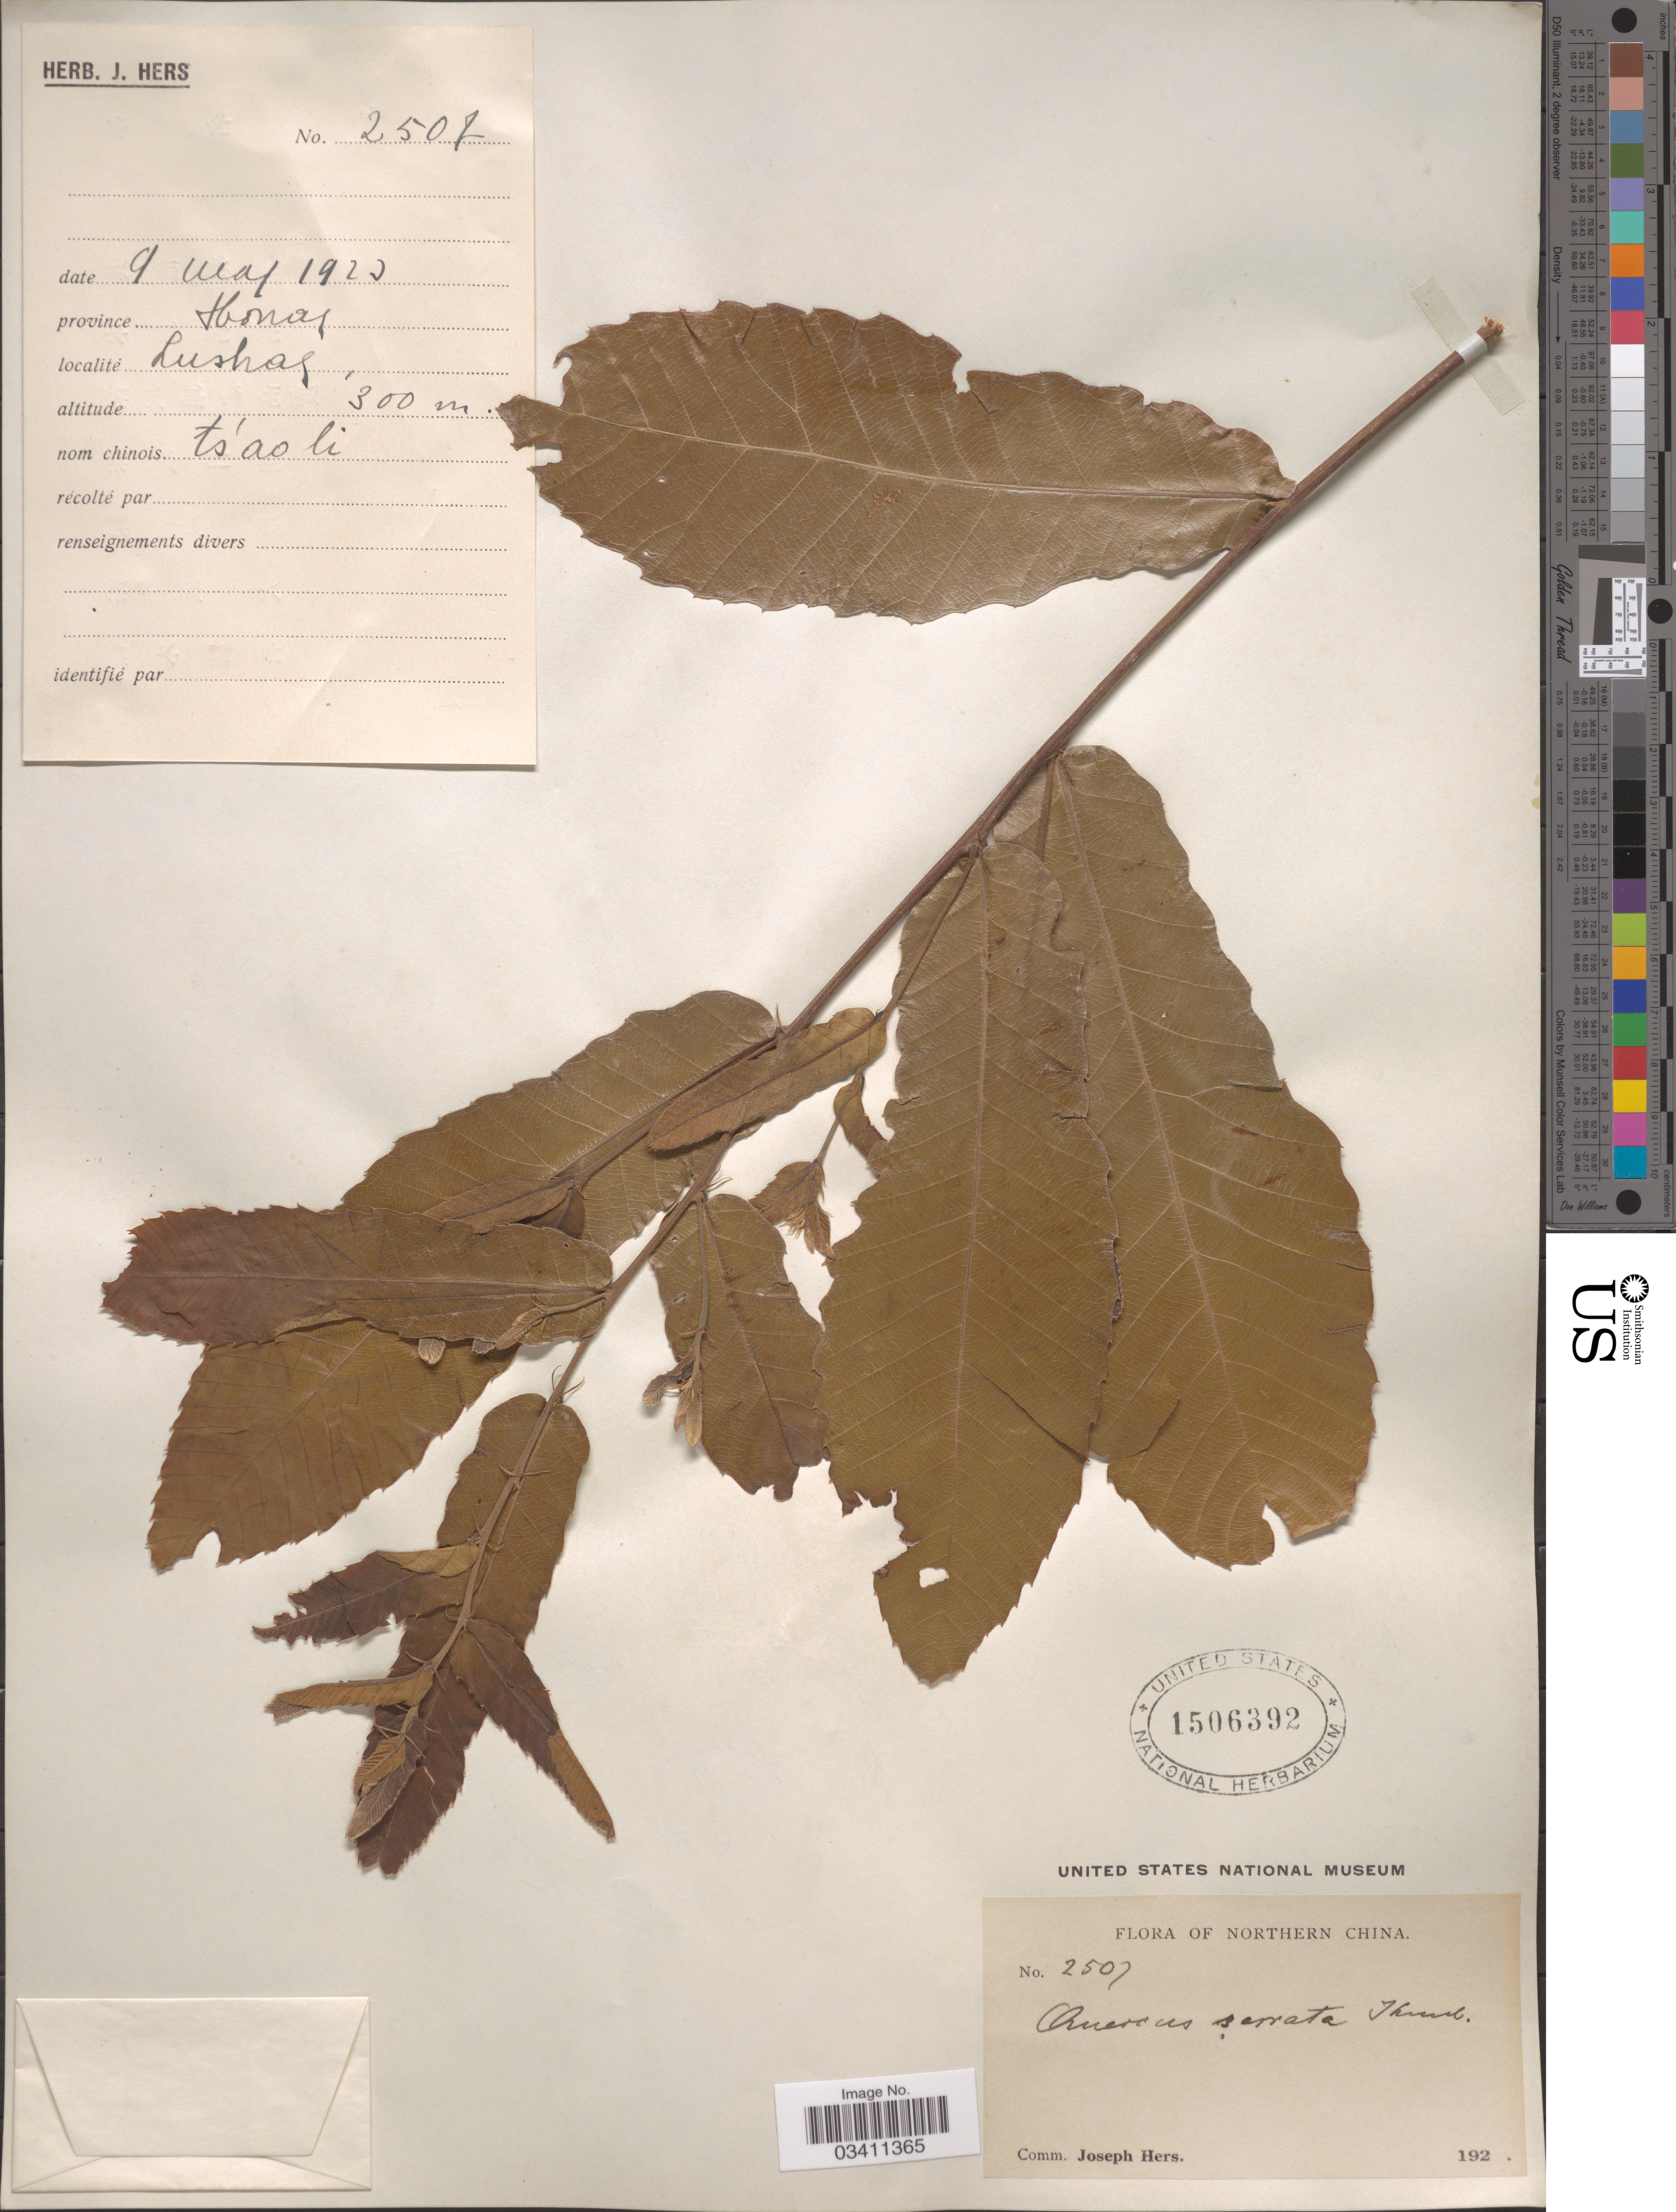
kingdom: Plantae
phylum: Tracheophyta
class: Magnoliopsida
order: Fagales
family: Fagaceae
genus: Quercus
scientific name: Quercus acutissima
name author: Carruth.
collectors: J. Hers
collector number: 2507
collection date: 1923-05-09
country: China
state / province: Henan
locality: Province Honan. Lushas [interpreted].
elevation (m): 300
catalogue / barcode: US 1506392